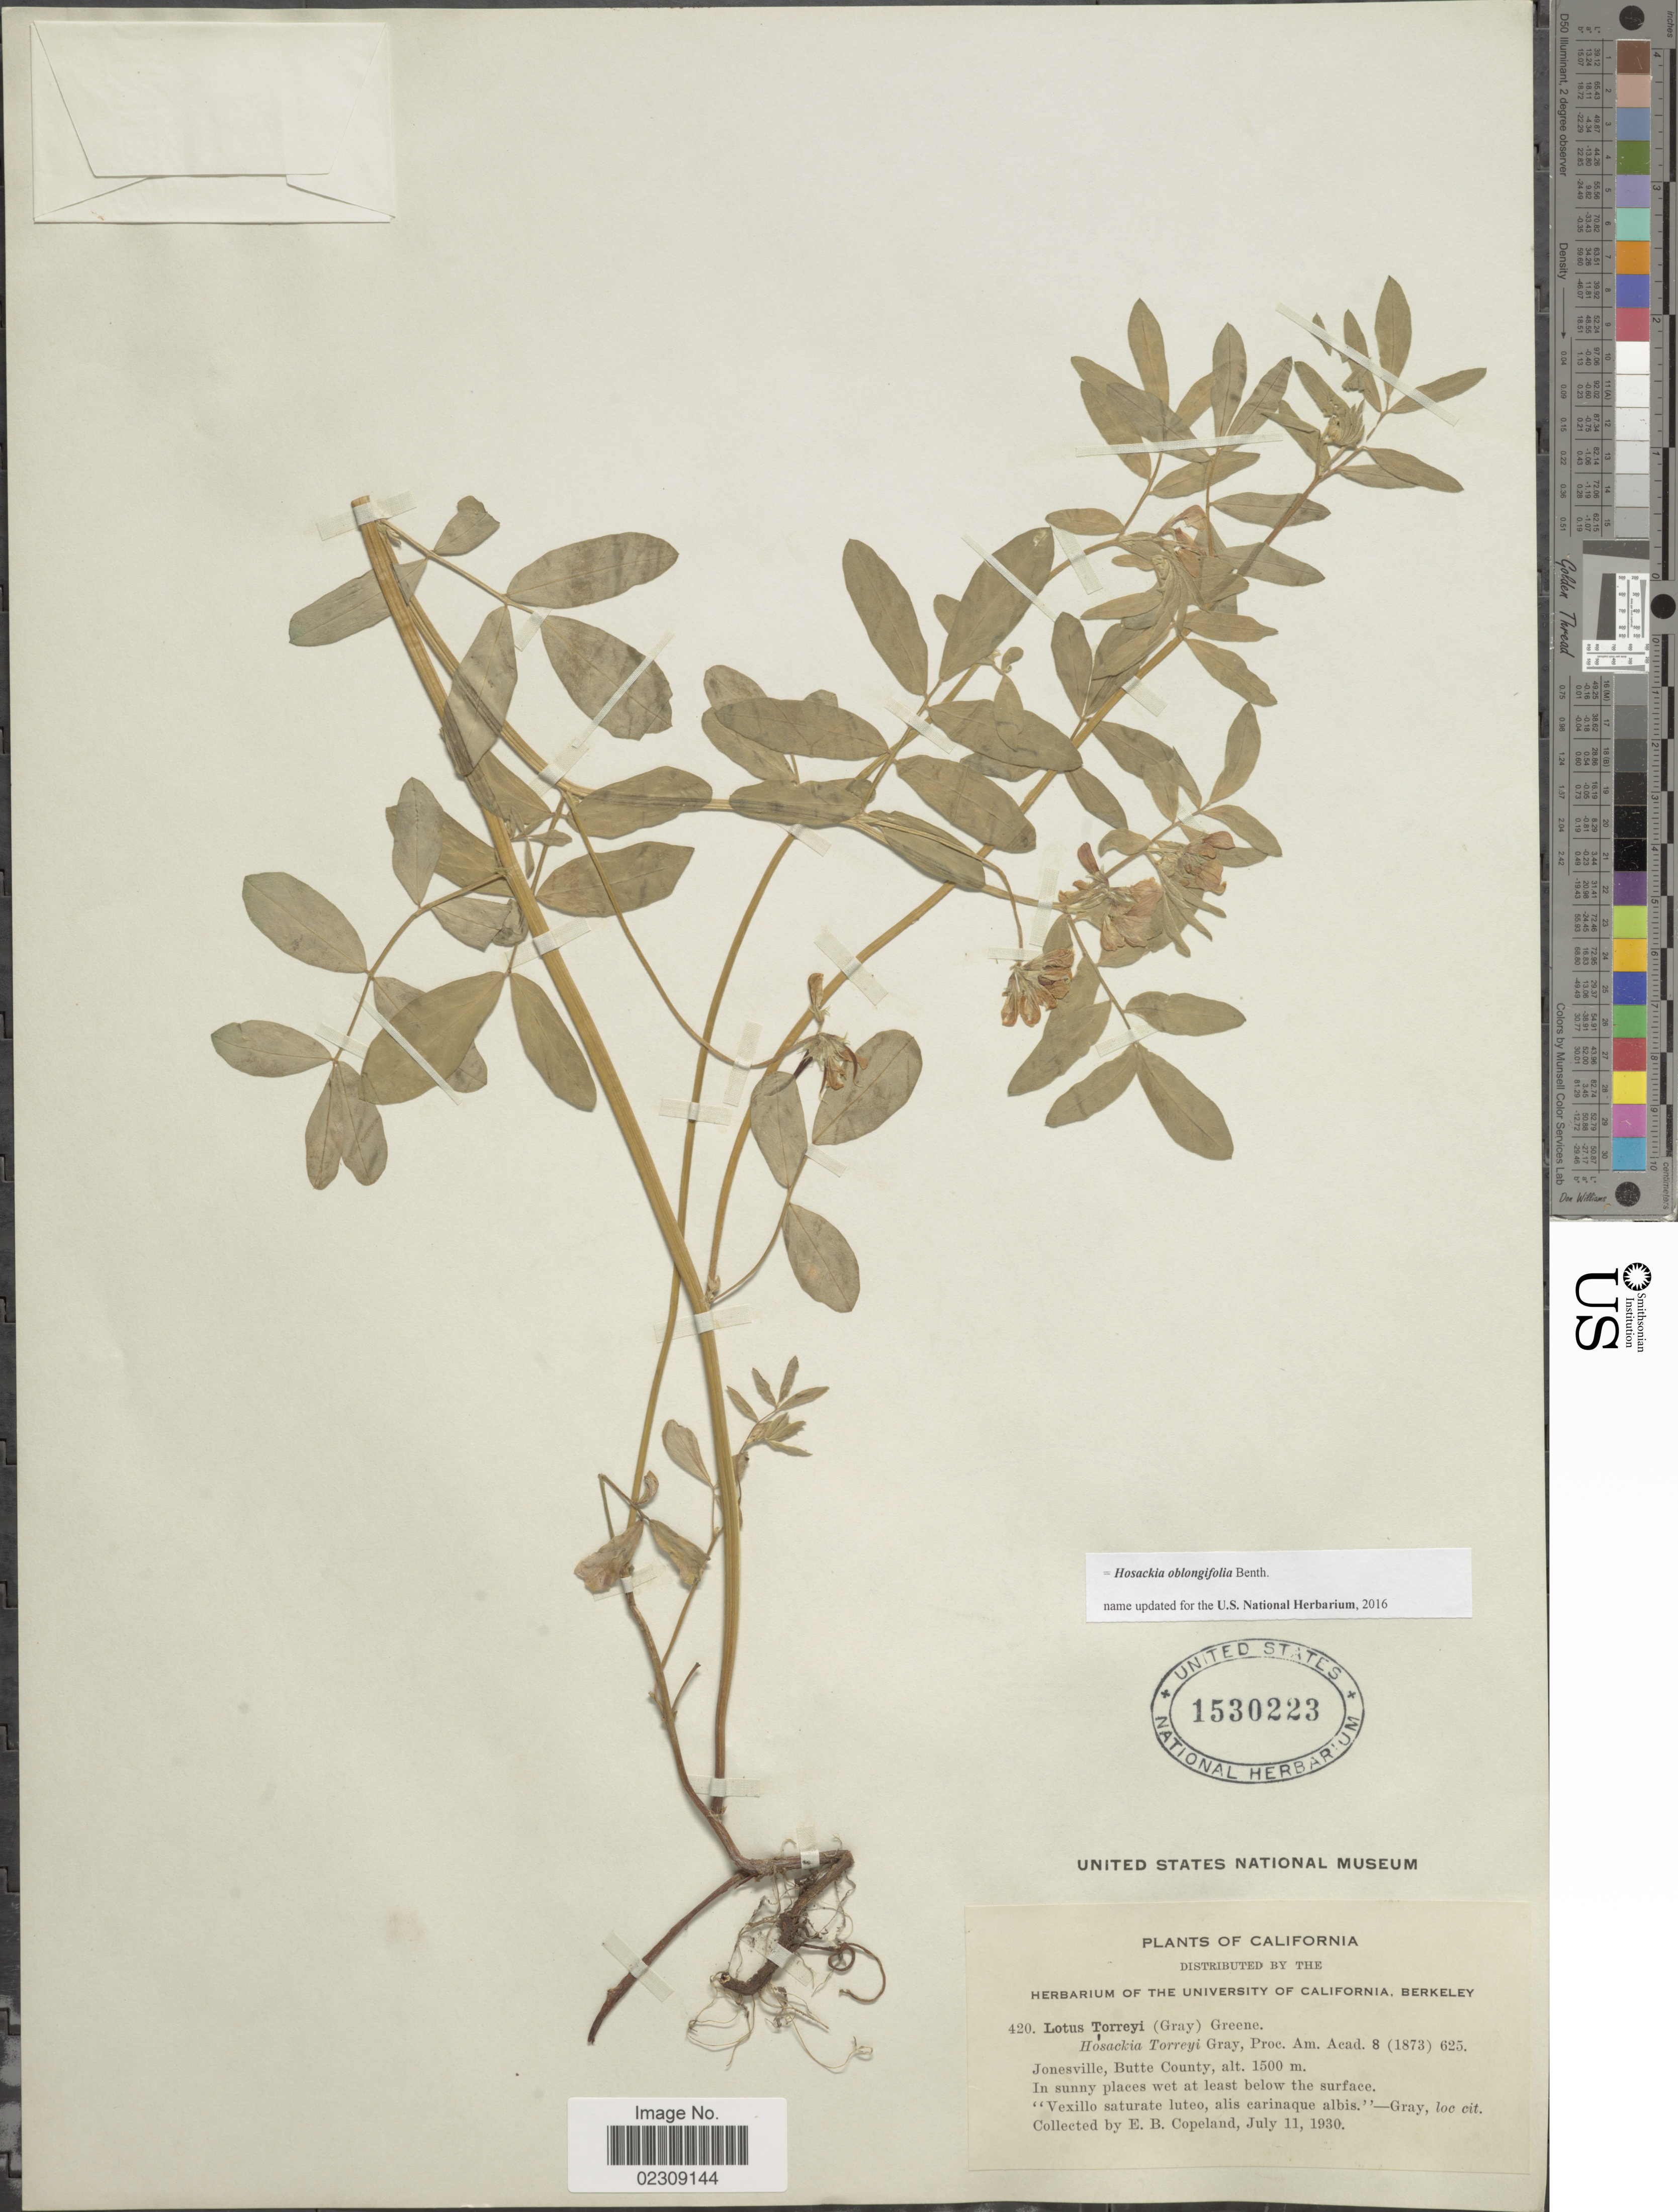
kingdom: Plantae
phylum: Tracheophyta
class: Magnoliopsida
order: Fabales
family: Fabaceae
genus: Hosackia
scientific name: Hosackia oblongifolia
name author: Benth.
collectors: E. B. Copeland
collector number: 420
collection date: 1930-07-11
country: United States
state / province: California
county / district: Butte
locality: Jonesville, Butte County, In sunny places wet al least below the surface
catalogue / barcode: US 1530223